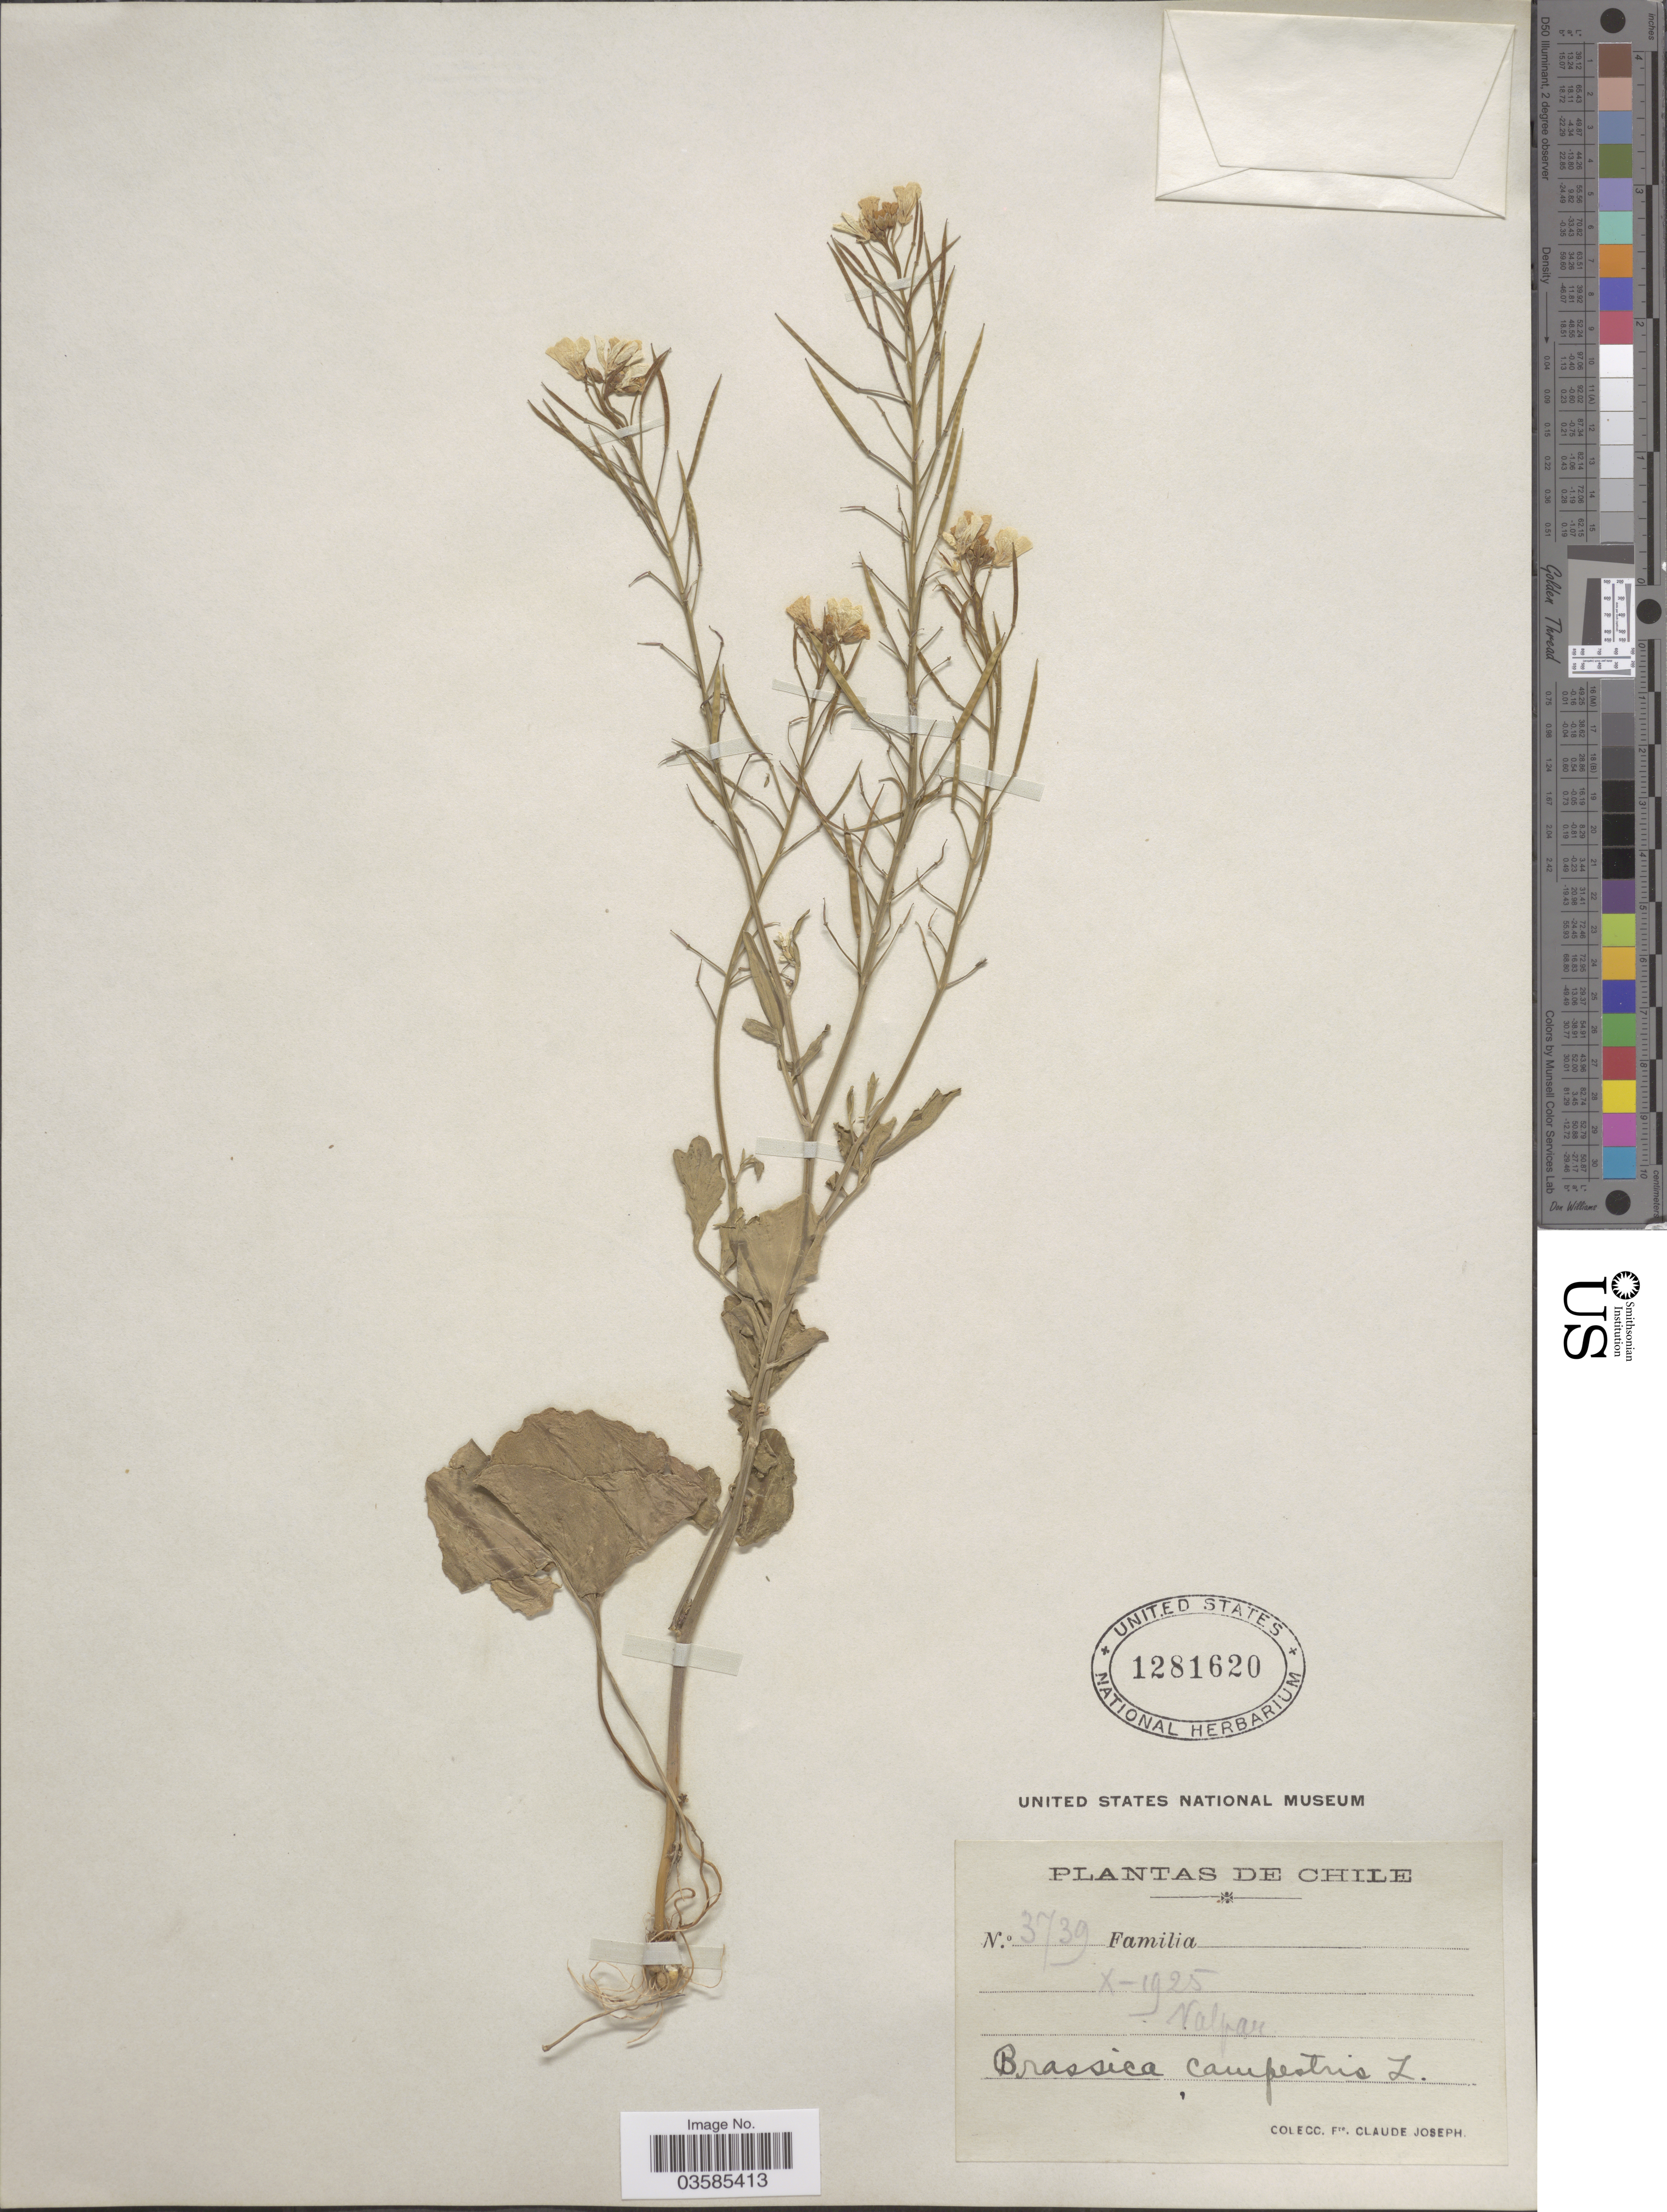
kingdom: Plantae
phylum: Tracheophyta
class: Magnoliopsida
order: Brassicales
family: Brassicaceae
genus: Brassica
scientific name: Brassica campestris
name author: L.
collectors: Bro. Claude-Joseph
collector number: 3739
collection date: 1925-10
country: Chile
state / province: Valparaíso (V)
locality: Valpar.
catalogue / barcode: US 1281620